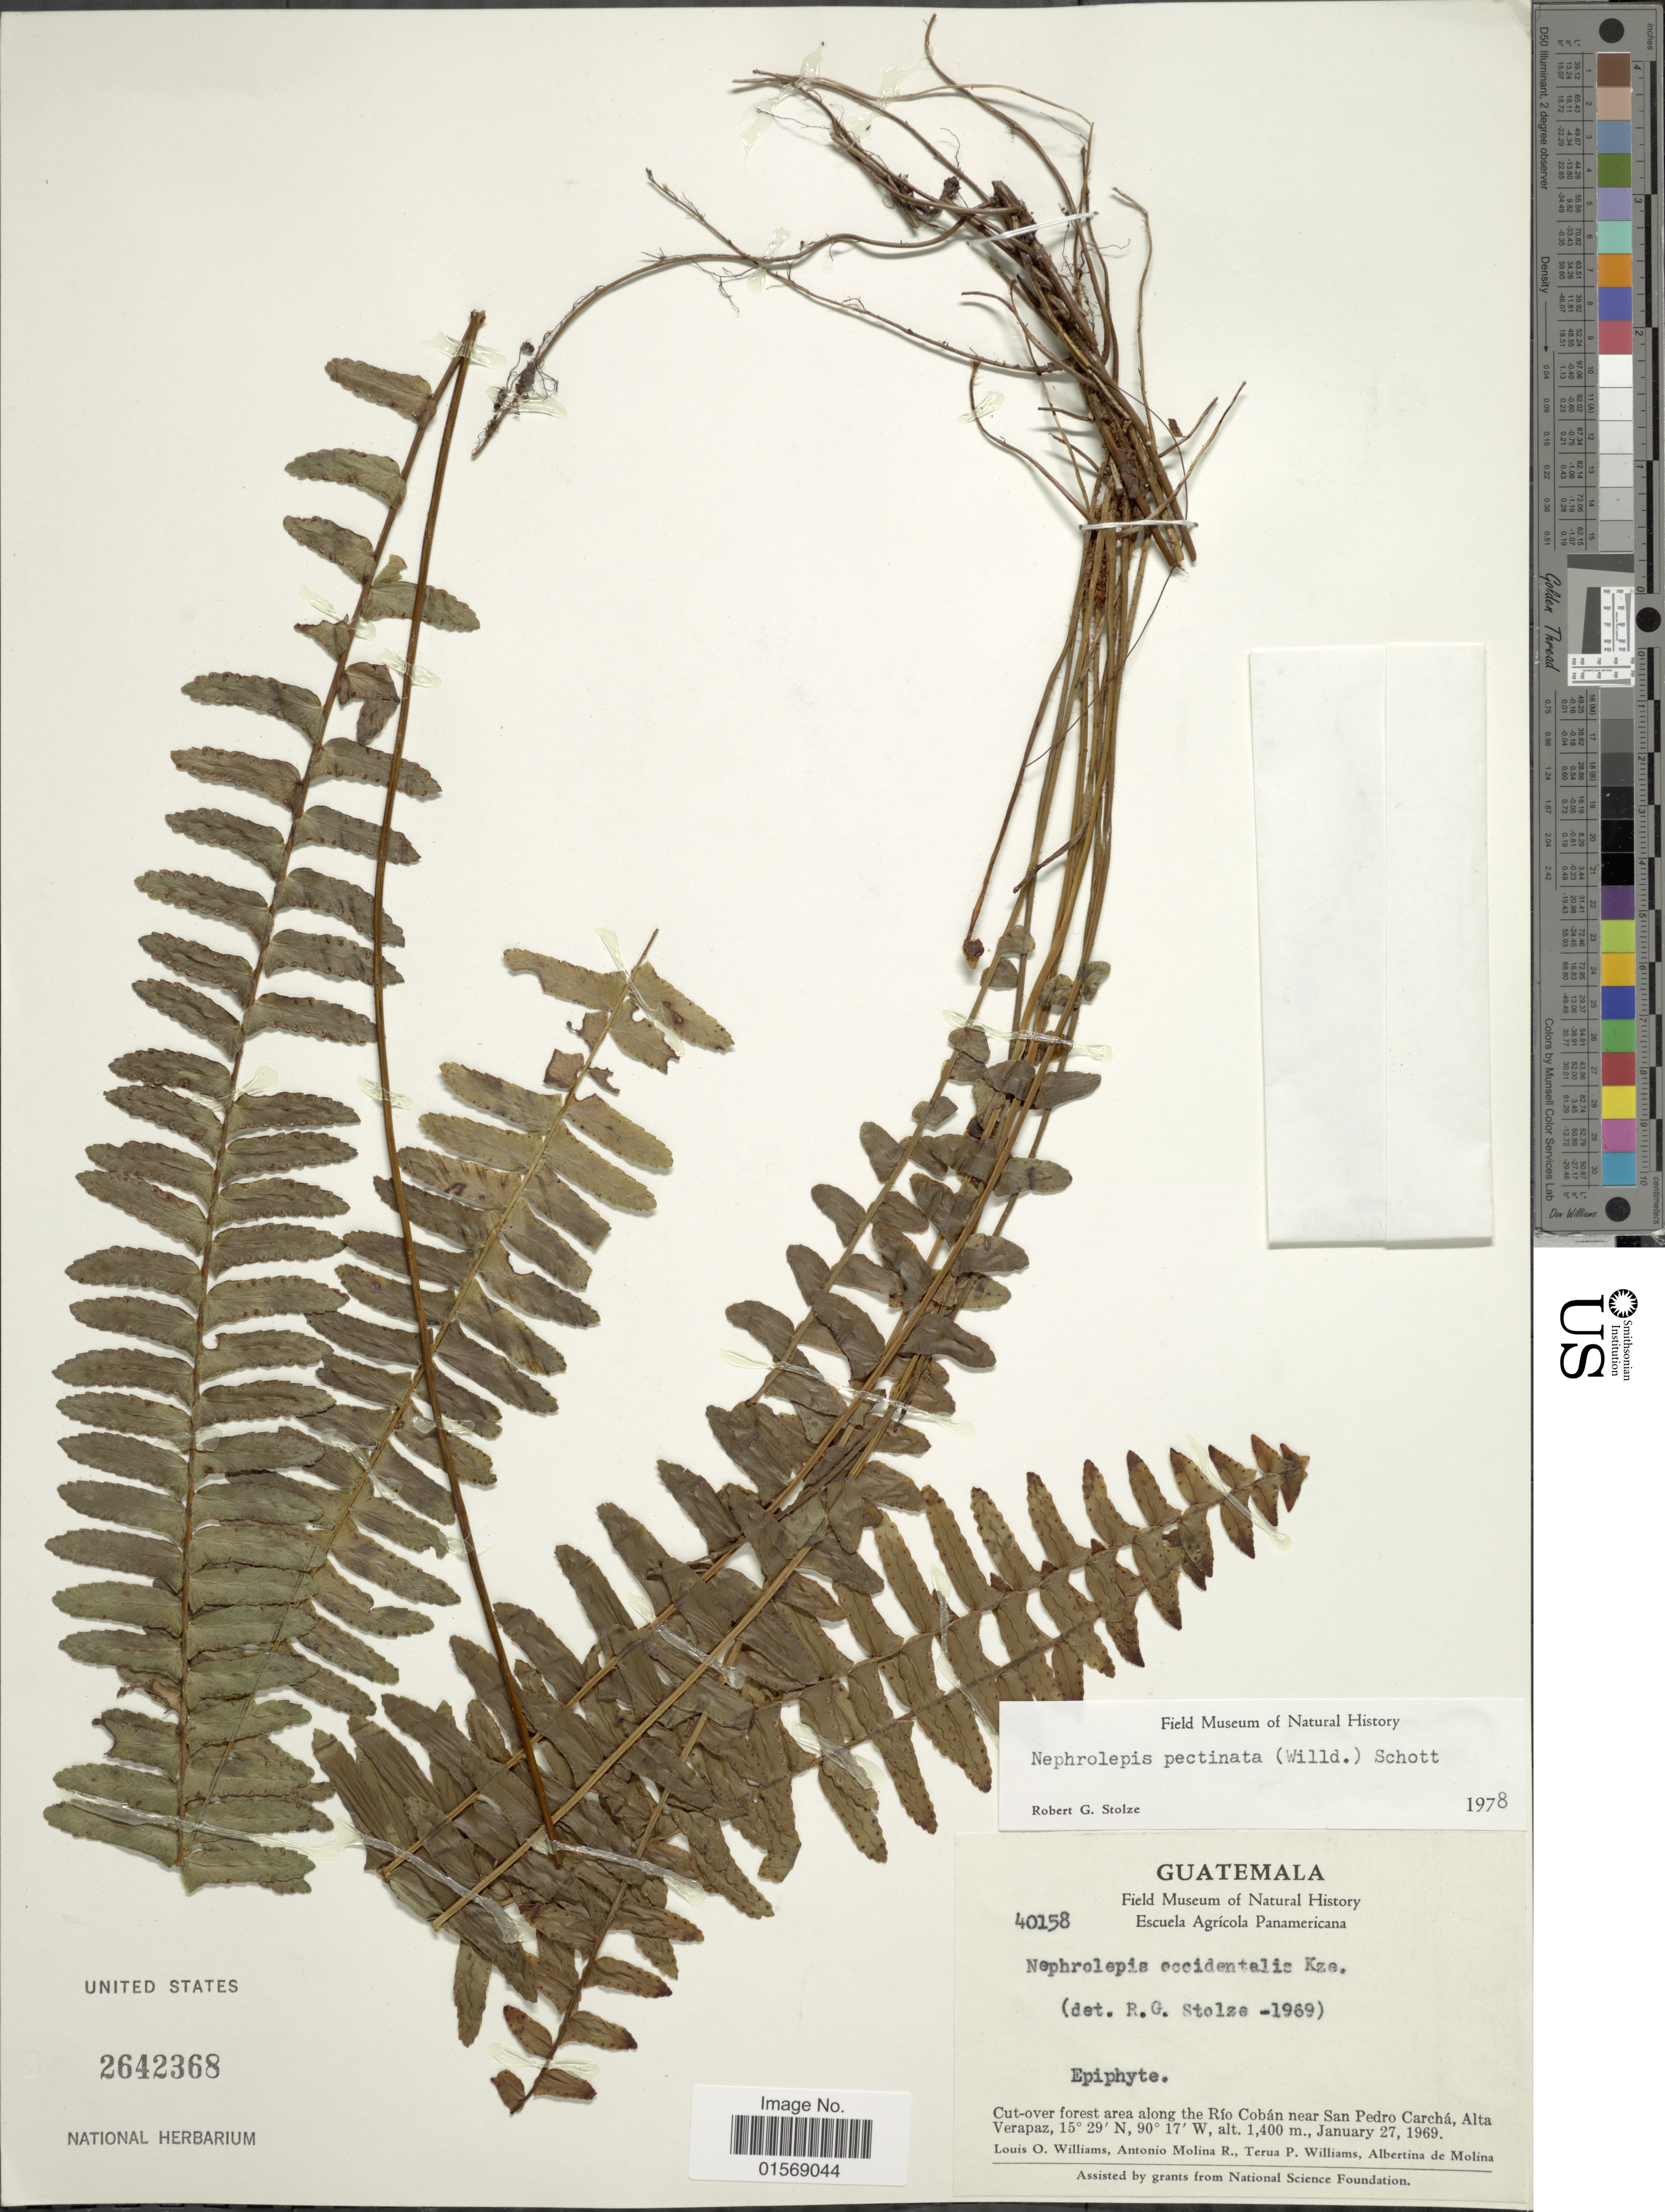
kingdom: Plantae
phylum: Tracheophyta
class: Polypodiopsida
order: Polypodiales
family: Nephrolepidaceae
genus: Nephrolepis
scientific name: Nephrolepis pectinata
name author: (Willd.) Schott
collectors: L. O. Williams, A. Molina R., T. P. Williams & A. R. Molina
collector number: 40158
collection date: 1969-01-27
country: Guatemala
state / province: Alta Verapaz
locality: Guatemala, Area along the Rio Coban near San Pedro Carcha, Alta Verpaz.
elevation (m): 1400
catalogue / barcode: US 2642368